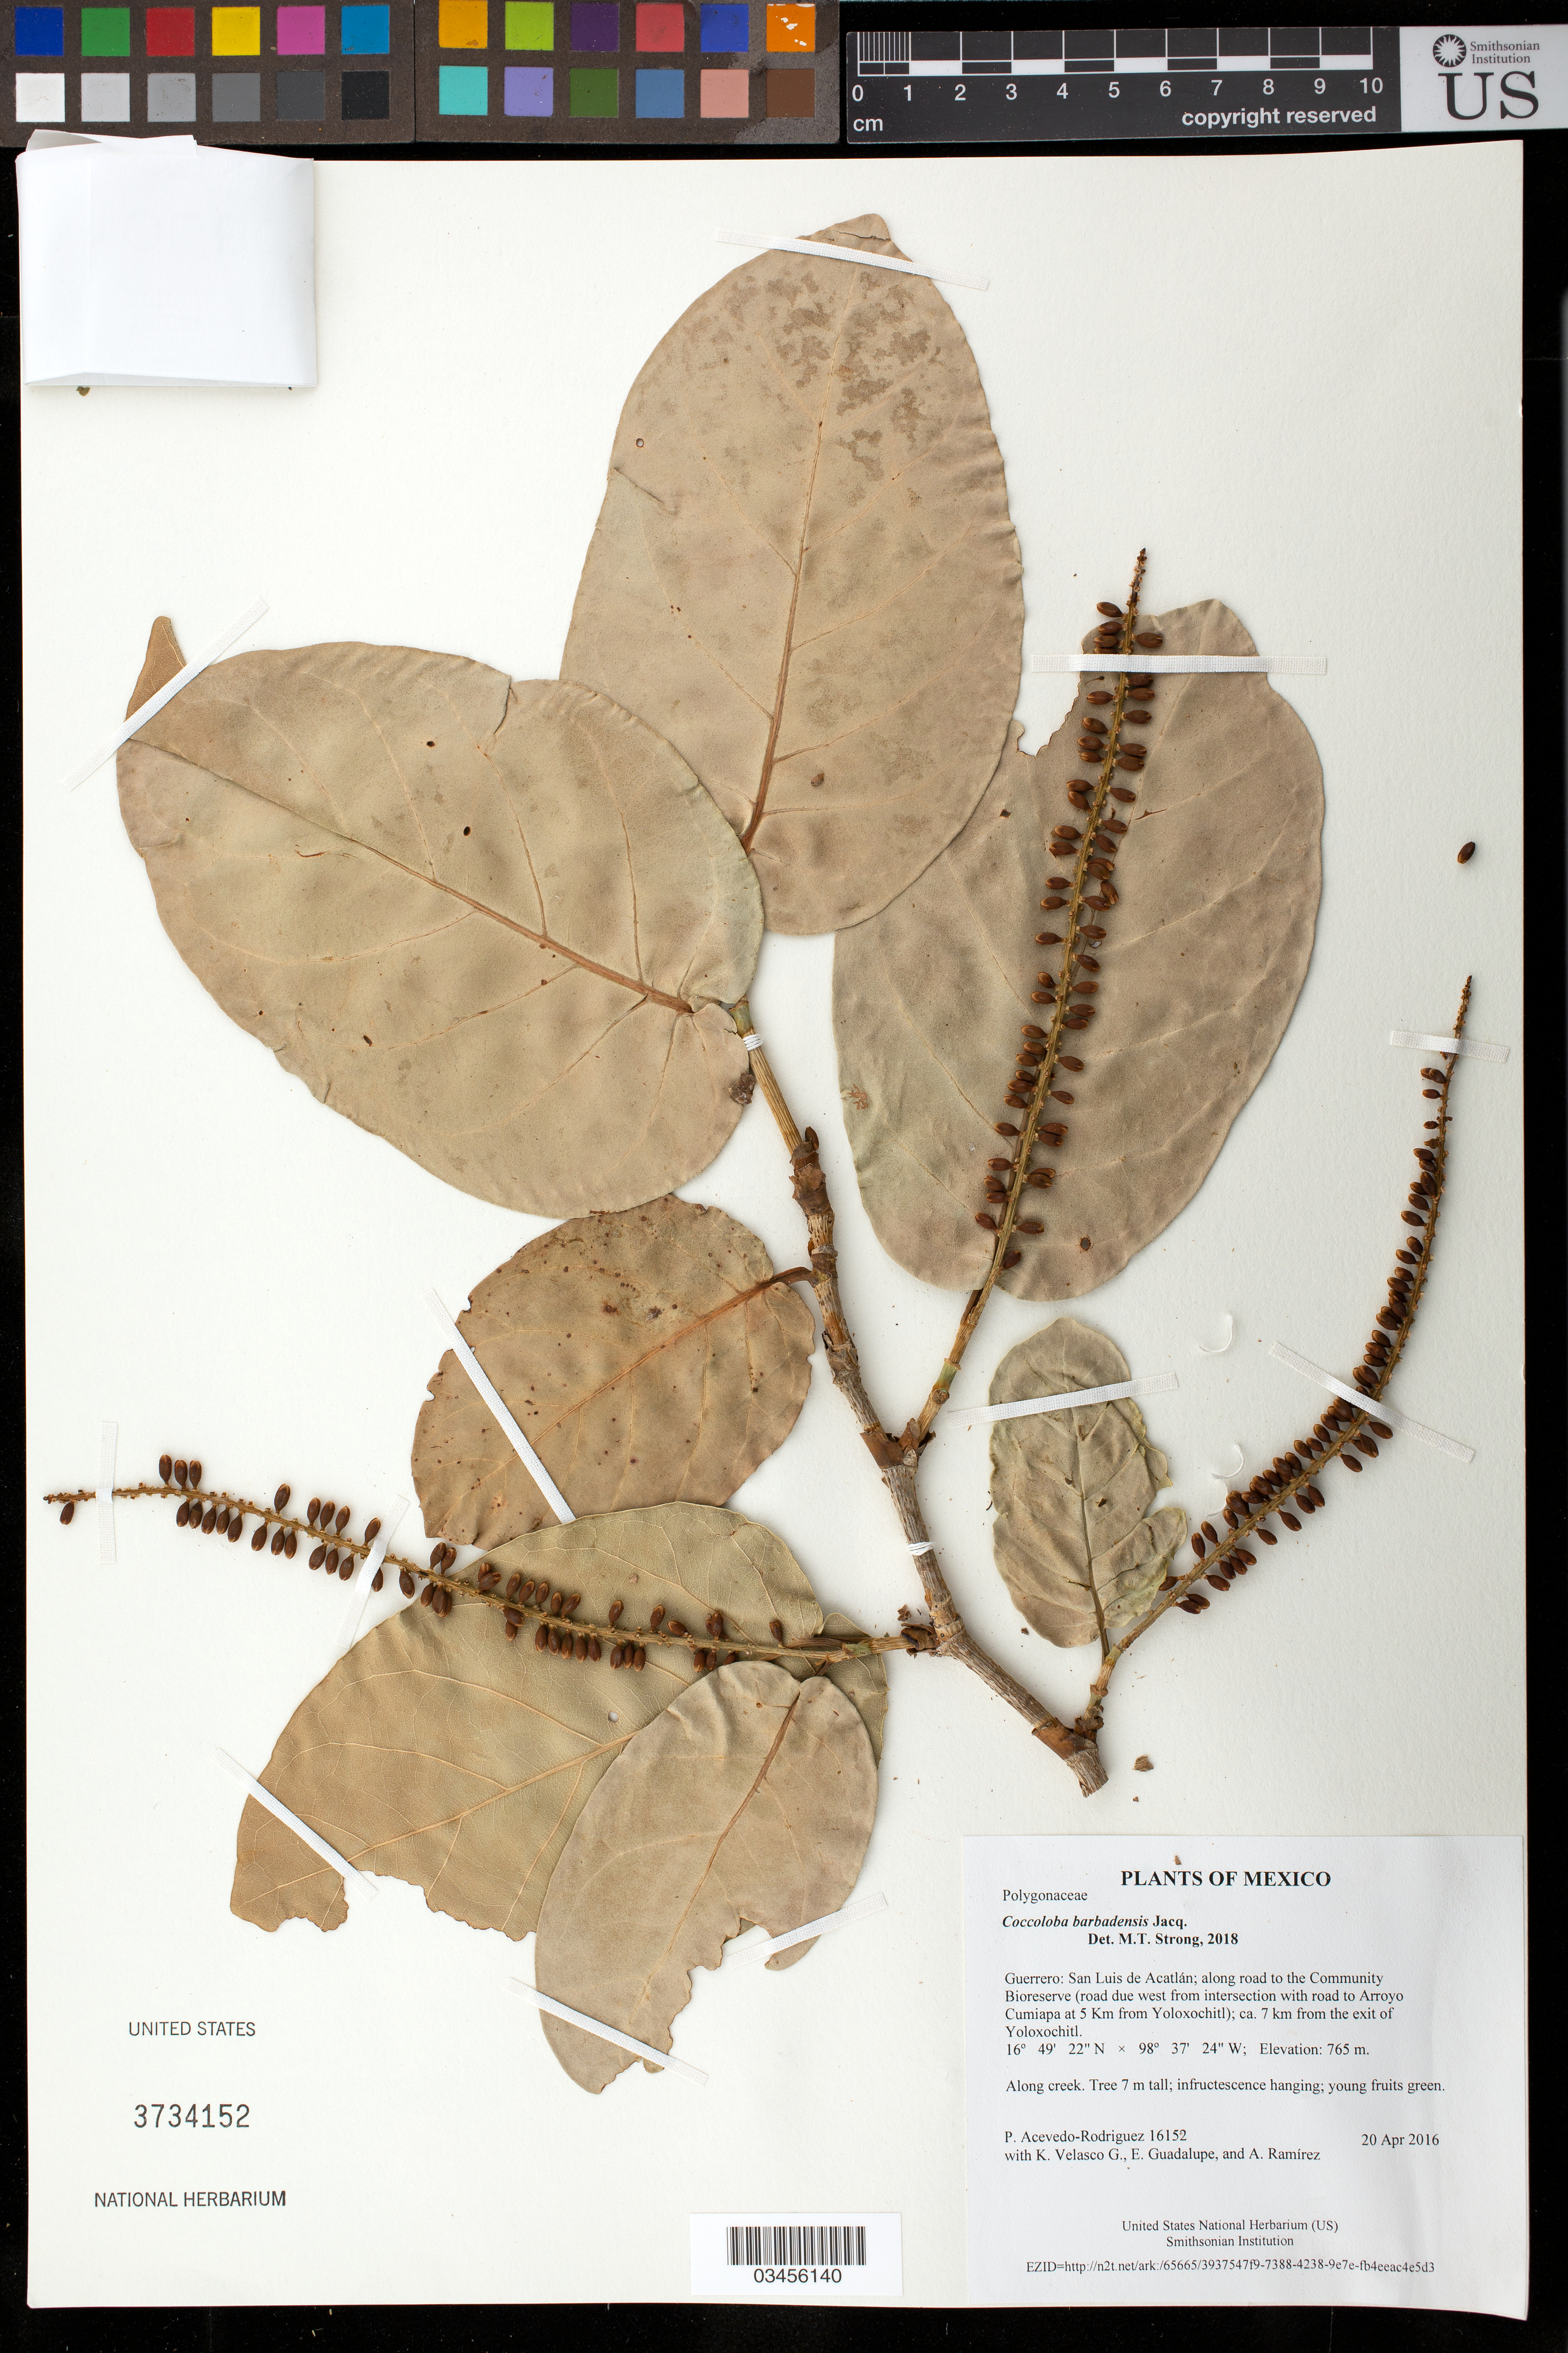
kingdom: Plantae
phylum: Tracheophyta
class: Magnoliopsida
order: Caryophyllales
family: Polygonaceae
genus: Coccoloba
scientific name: Coccoloba barbadensis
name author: Jacq.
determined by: Strong, Mark T., (BOT), Smithsonian Institution - National Museum of Natural History (UNITED STATES)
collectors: P. Acevedo-Rodr., K. Velasco G., E. Guadalupe & A. Ramírez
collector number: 16152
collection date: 2016-04-20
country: Mexico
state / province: Guerrero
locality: San Luis de Acatlán; along road to the Community Bioreserve (rd due west from intersection with rd to Arroyo Cumiapa at 5 Km from Yoloxochitl); ca. 7 km from the exit of Yoloxochitl.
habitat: Along creek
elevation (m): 765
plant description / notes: US, NY, MO, K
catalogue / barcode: US 3734152